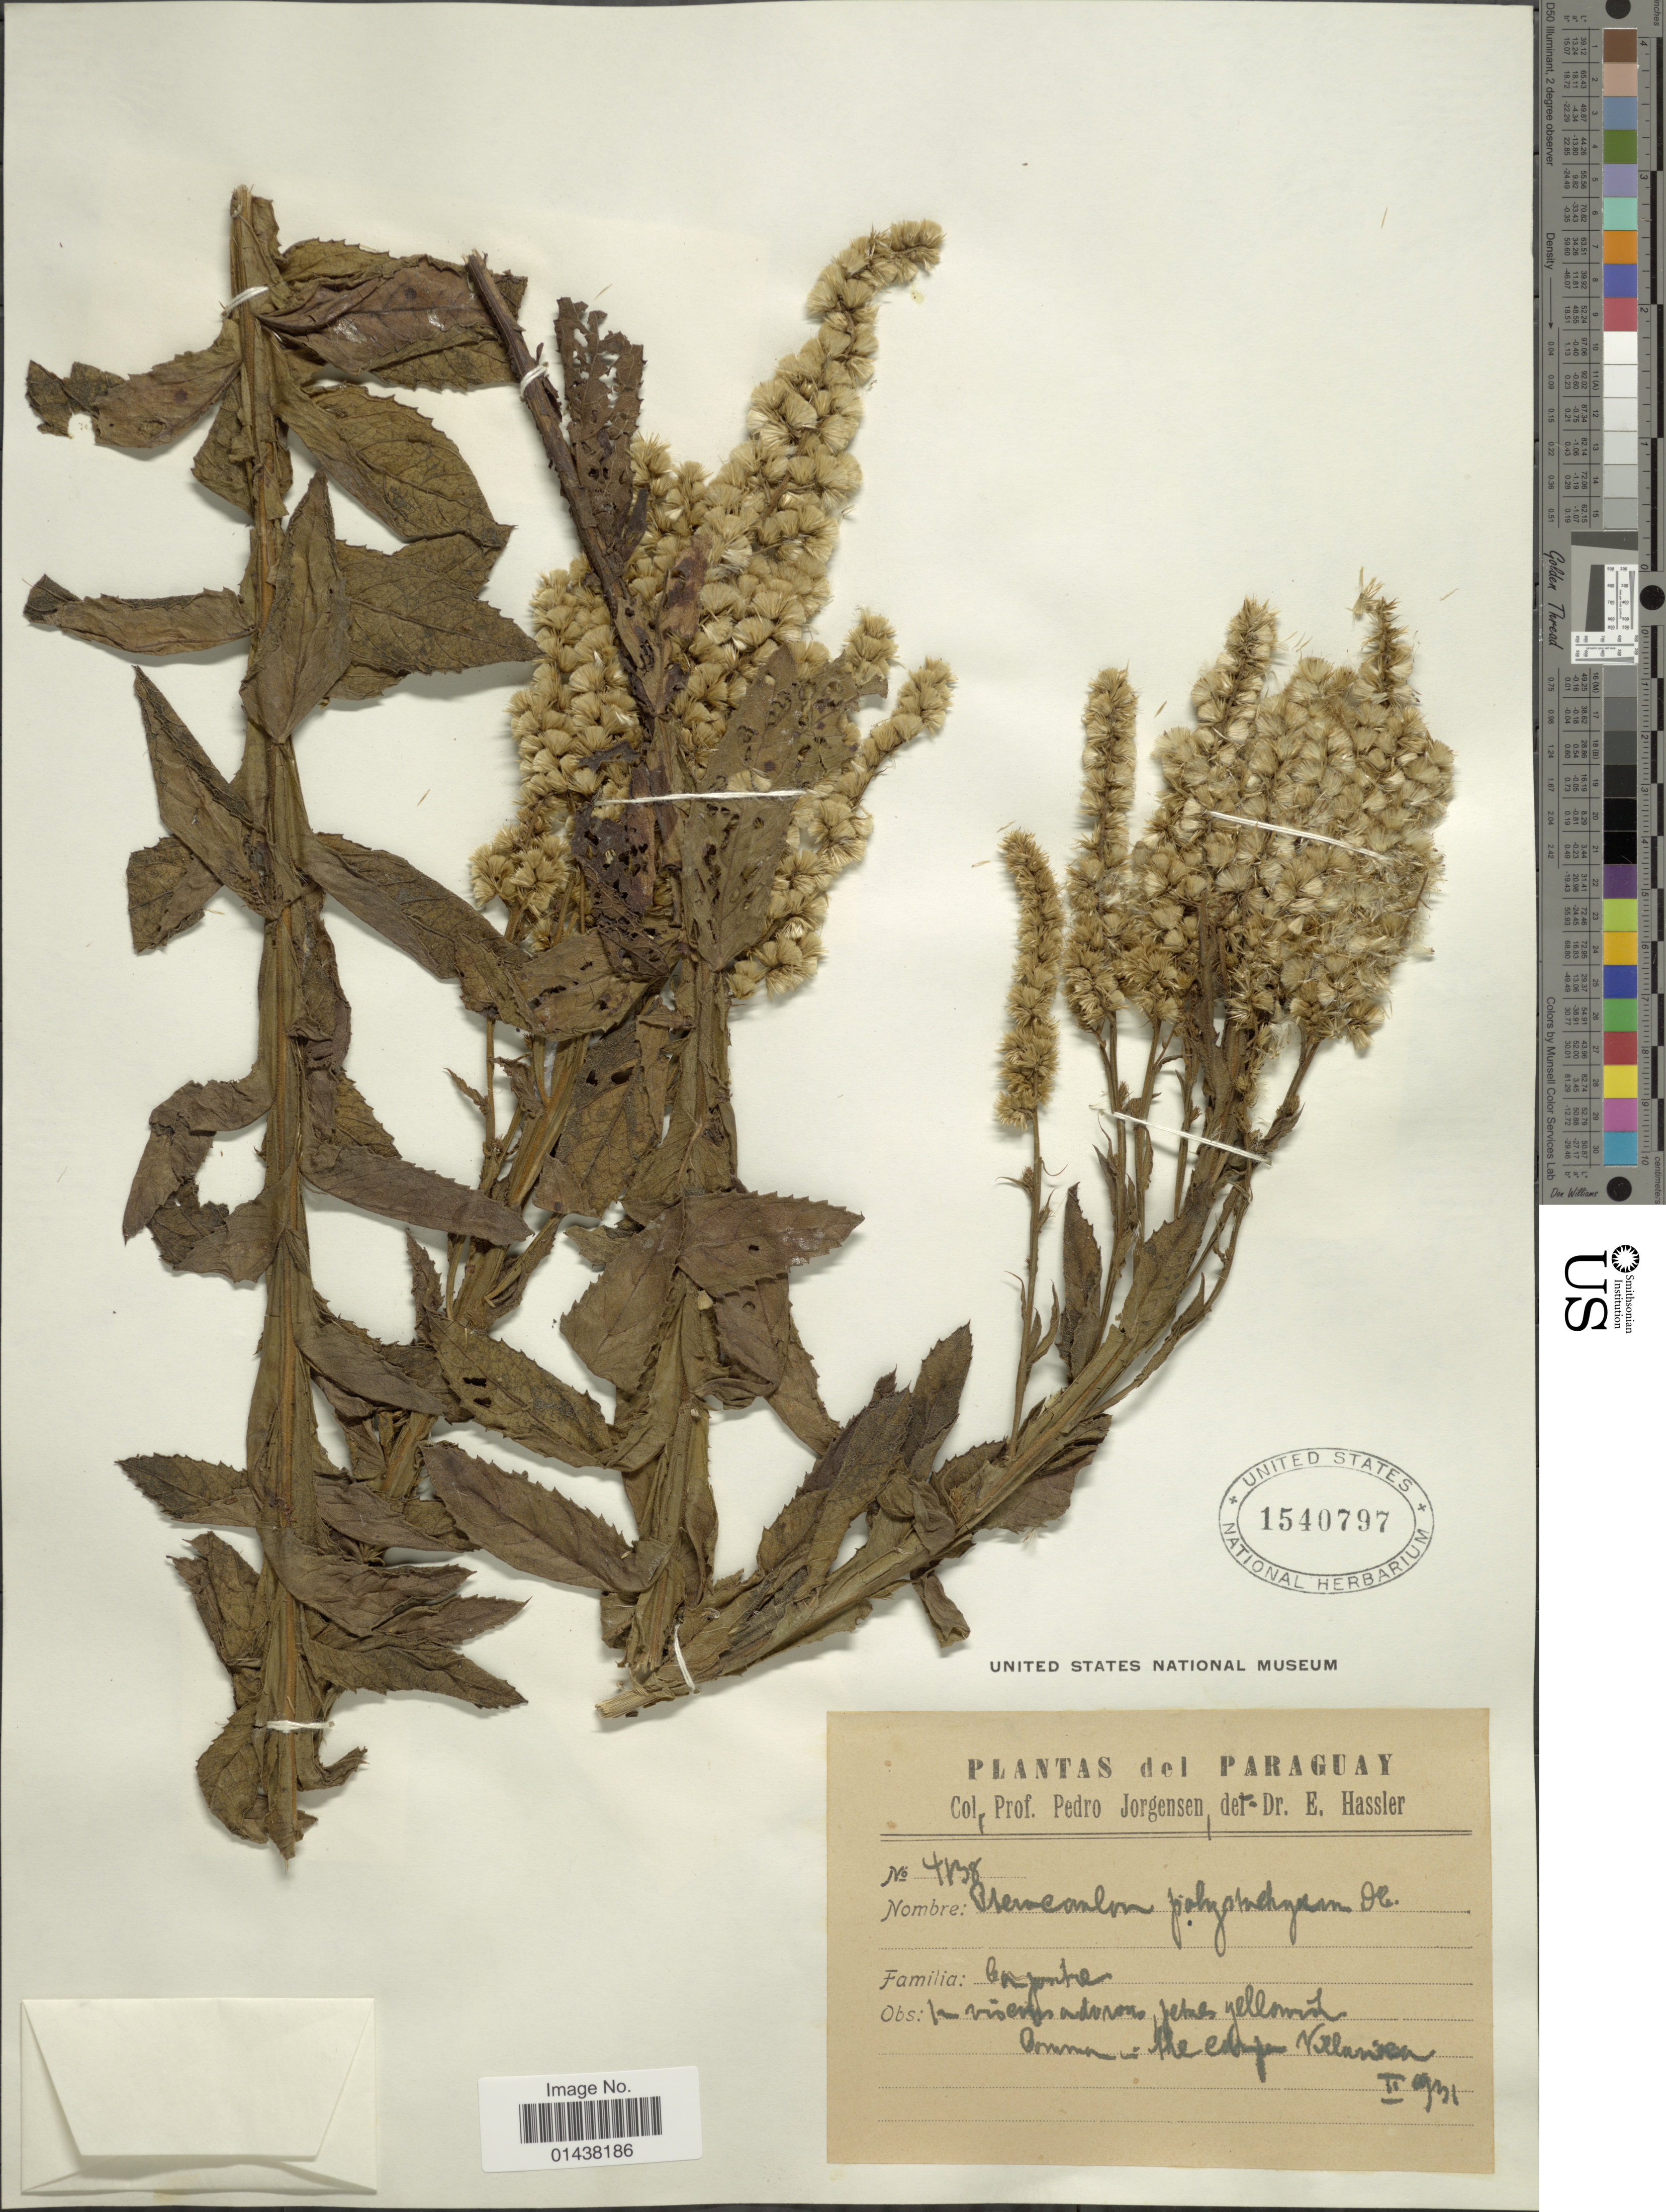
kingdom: Plantae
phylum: Tracheophyta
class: Magnoliopsida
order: Asterales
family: Asteraceae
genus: Pterocaulon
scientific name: Pterocaulon polystachyum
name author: DC.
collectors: P. Jörgensen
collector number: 4138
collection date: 1931-02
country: Paraguay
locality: In the campo Villarrica.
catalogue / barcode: US 1540797